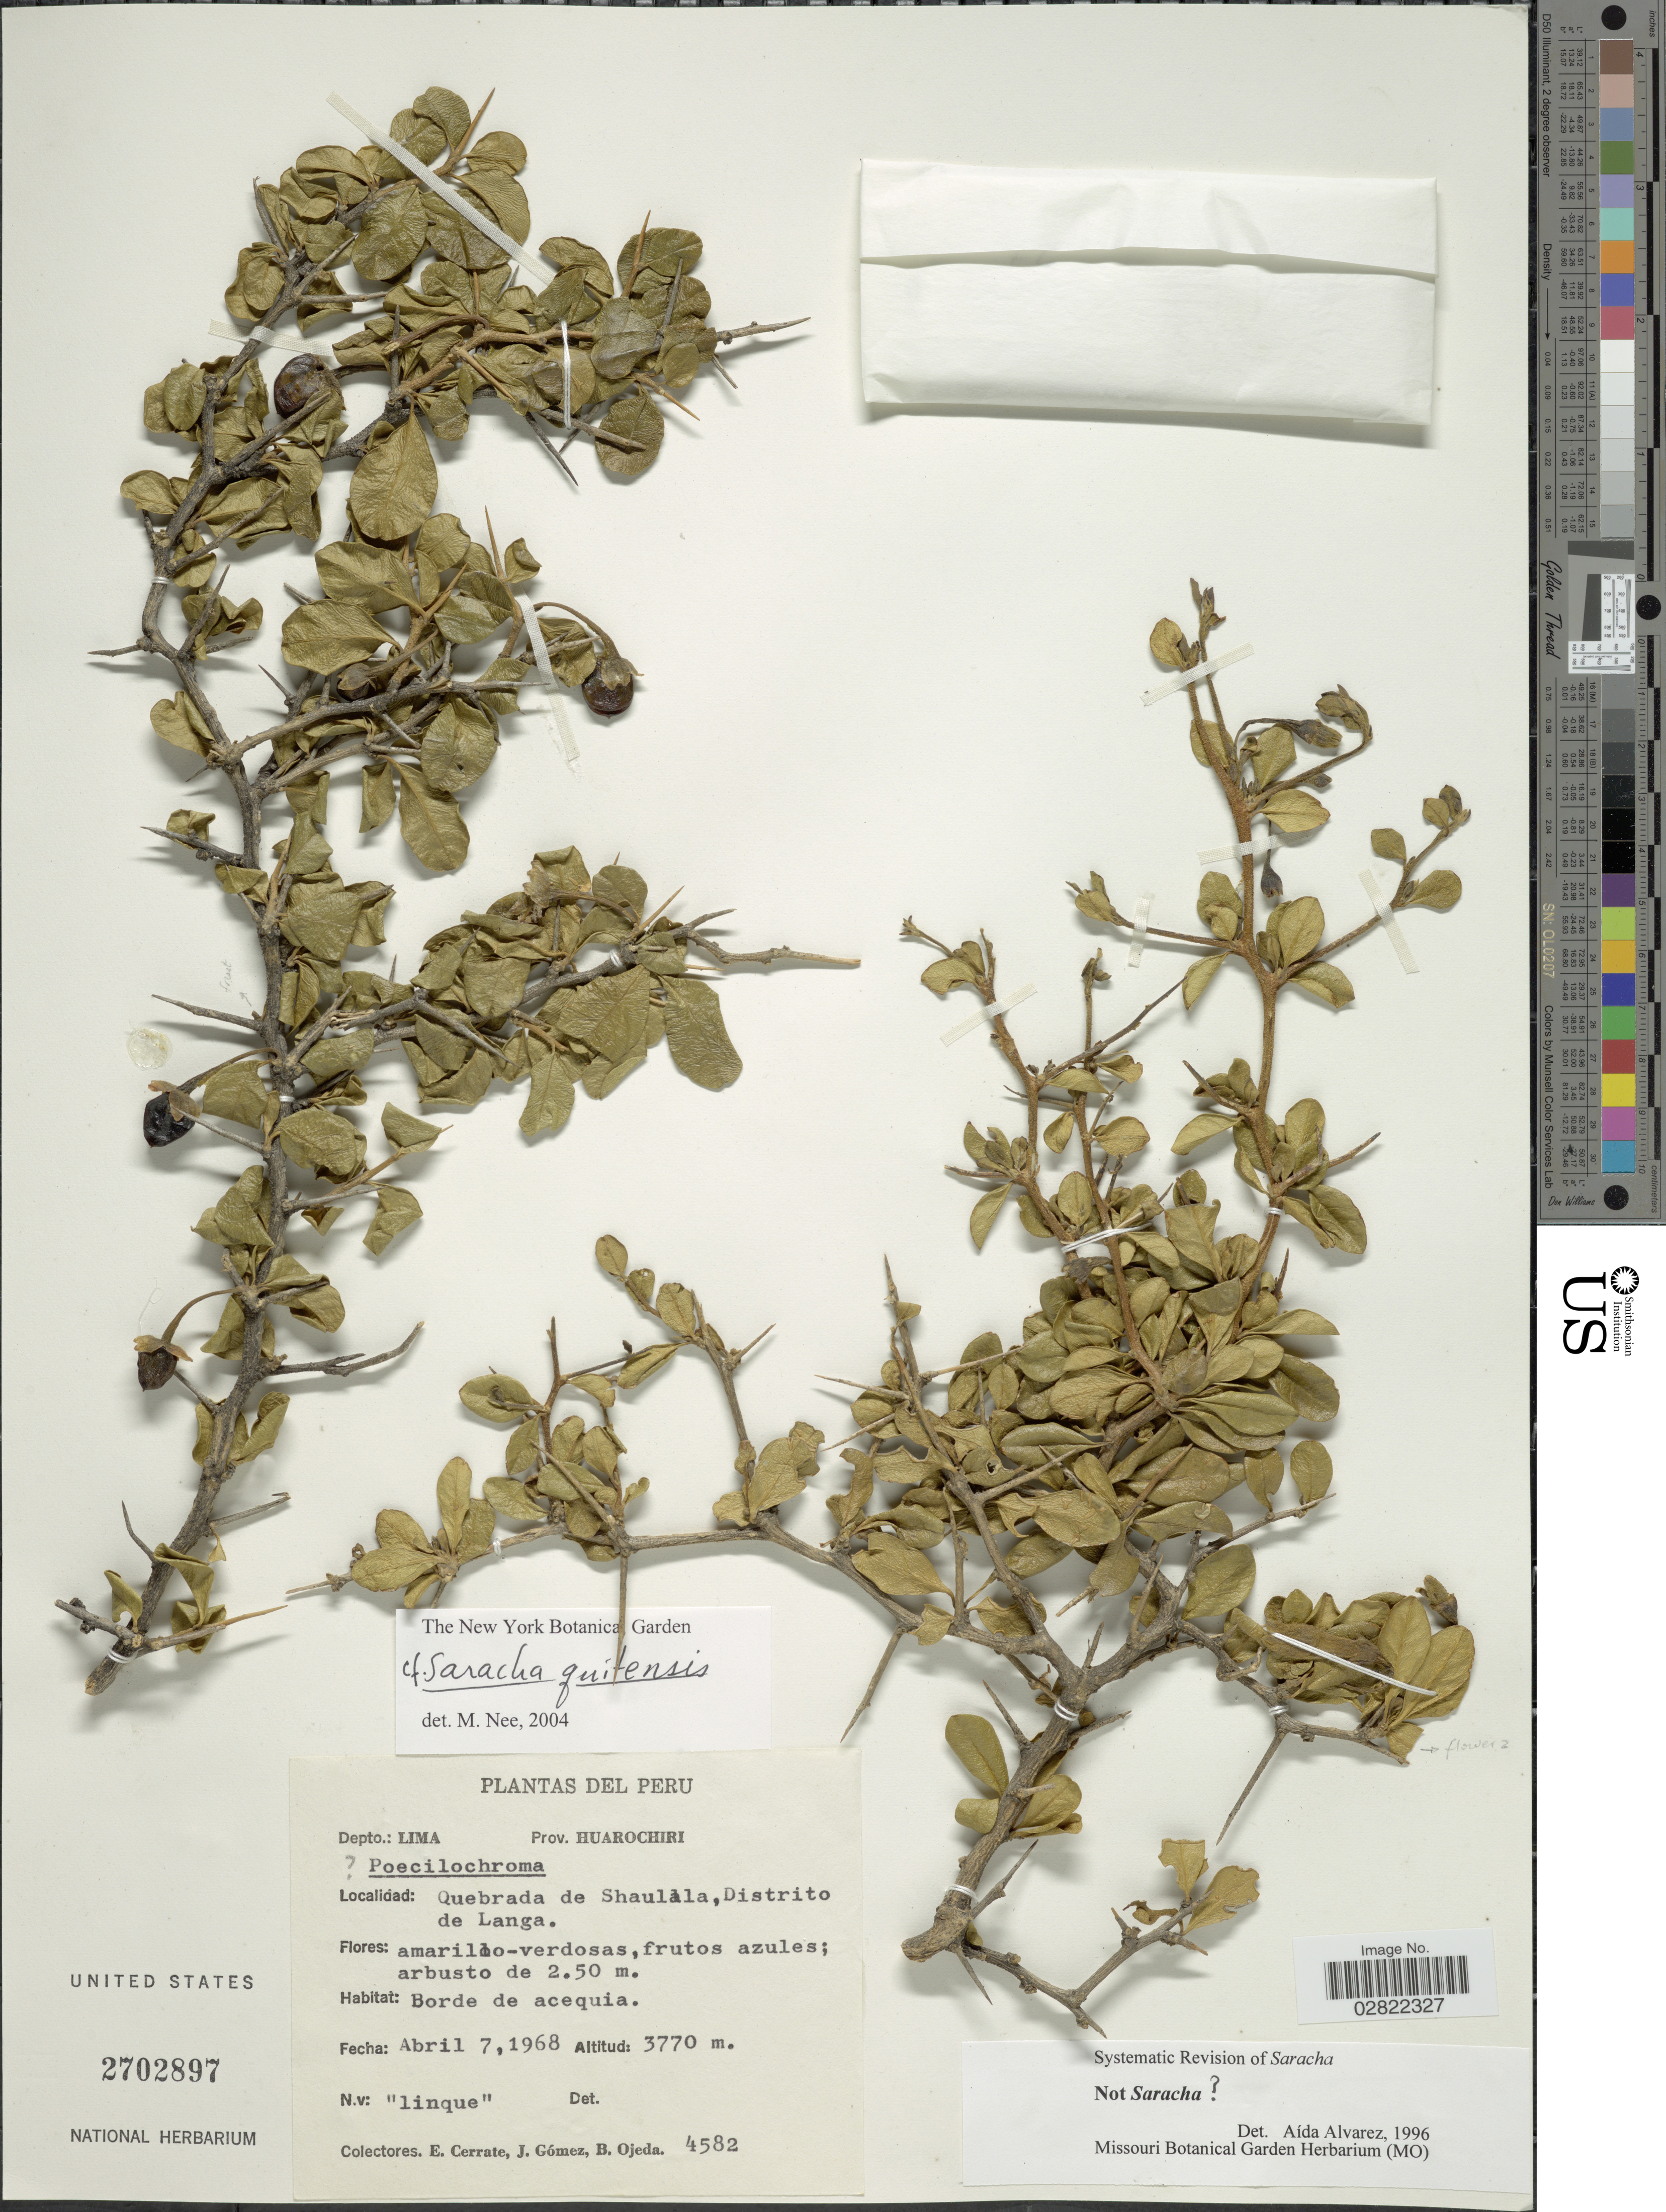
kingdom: Plantae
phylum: Tracheophyta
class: Magnoliopsida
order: Solanales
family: Solanaceae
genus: Saracha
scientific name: Saracha quitensis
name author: (Hook.) Miers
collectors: E. Cerrate, J. Gómez & B. Ojeda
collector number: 4582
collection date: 1968-04-07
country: Peru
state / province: Lima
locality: Depto.: Lima, Prov.: Huarochiri, Quebrada de Shaulala, Distrito de Langa.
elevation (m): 3770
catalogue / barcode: US 2702897